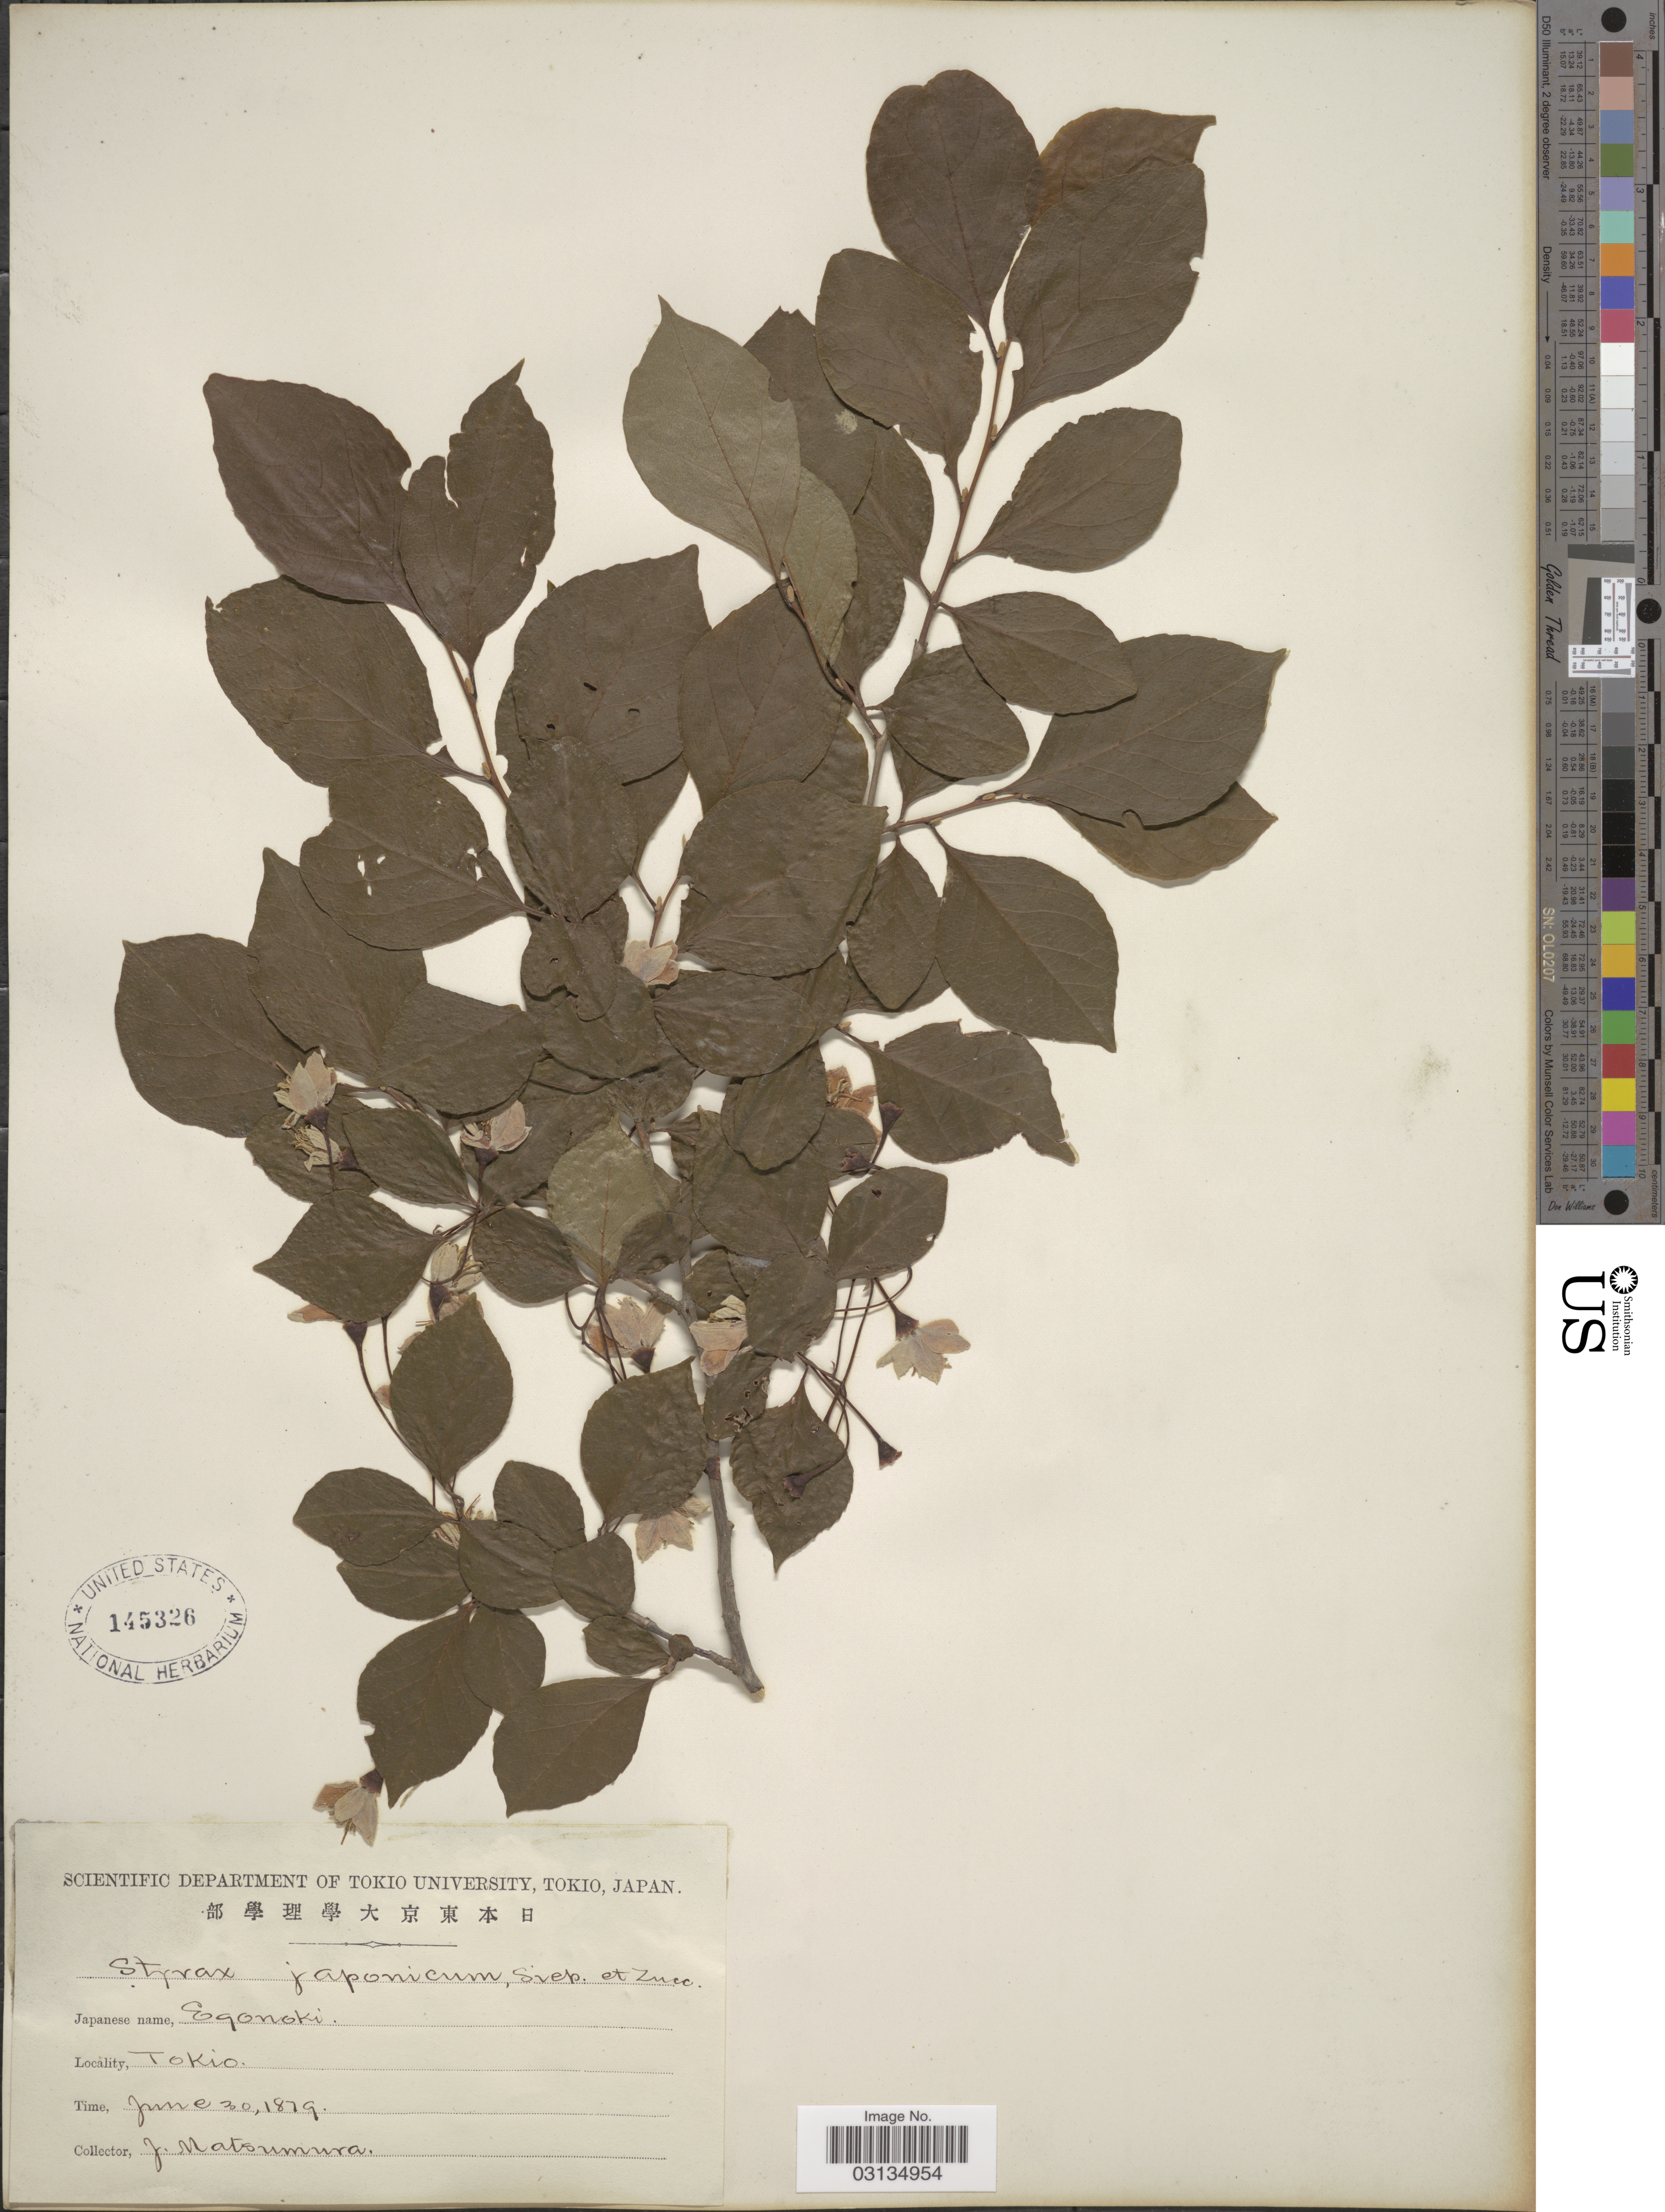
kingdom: Plantae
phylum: Tracheophyta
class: Magnoliopsida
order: Ericales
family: Styracaceae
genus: Styrax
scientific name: Styrax japonicus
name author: Siebold & Zucc.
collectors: J. Matsumura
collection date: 1879-06-30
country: Japan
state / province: Tokyo, Federal City of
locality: Tokio.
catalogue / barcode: US 145326